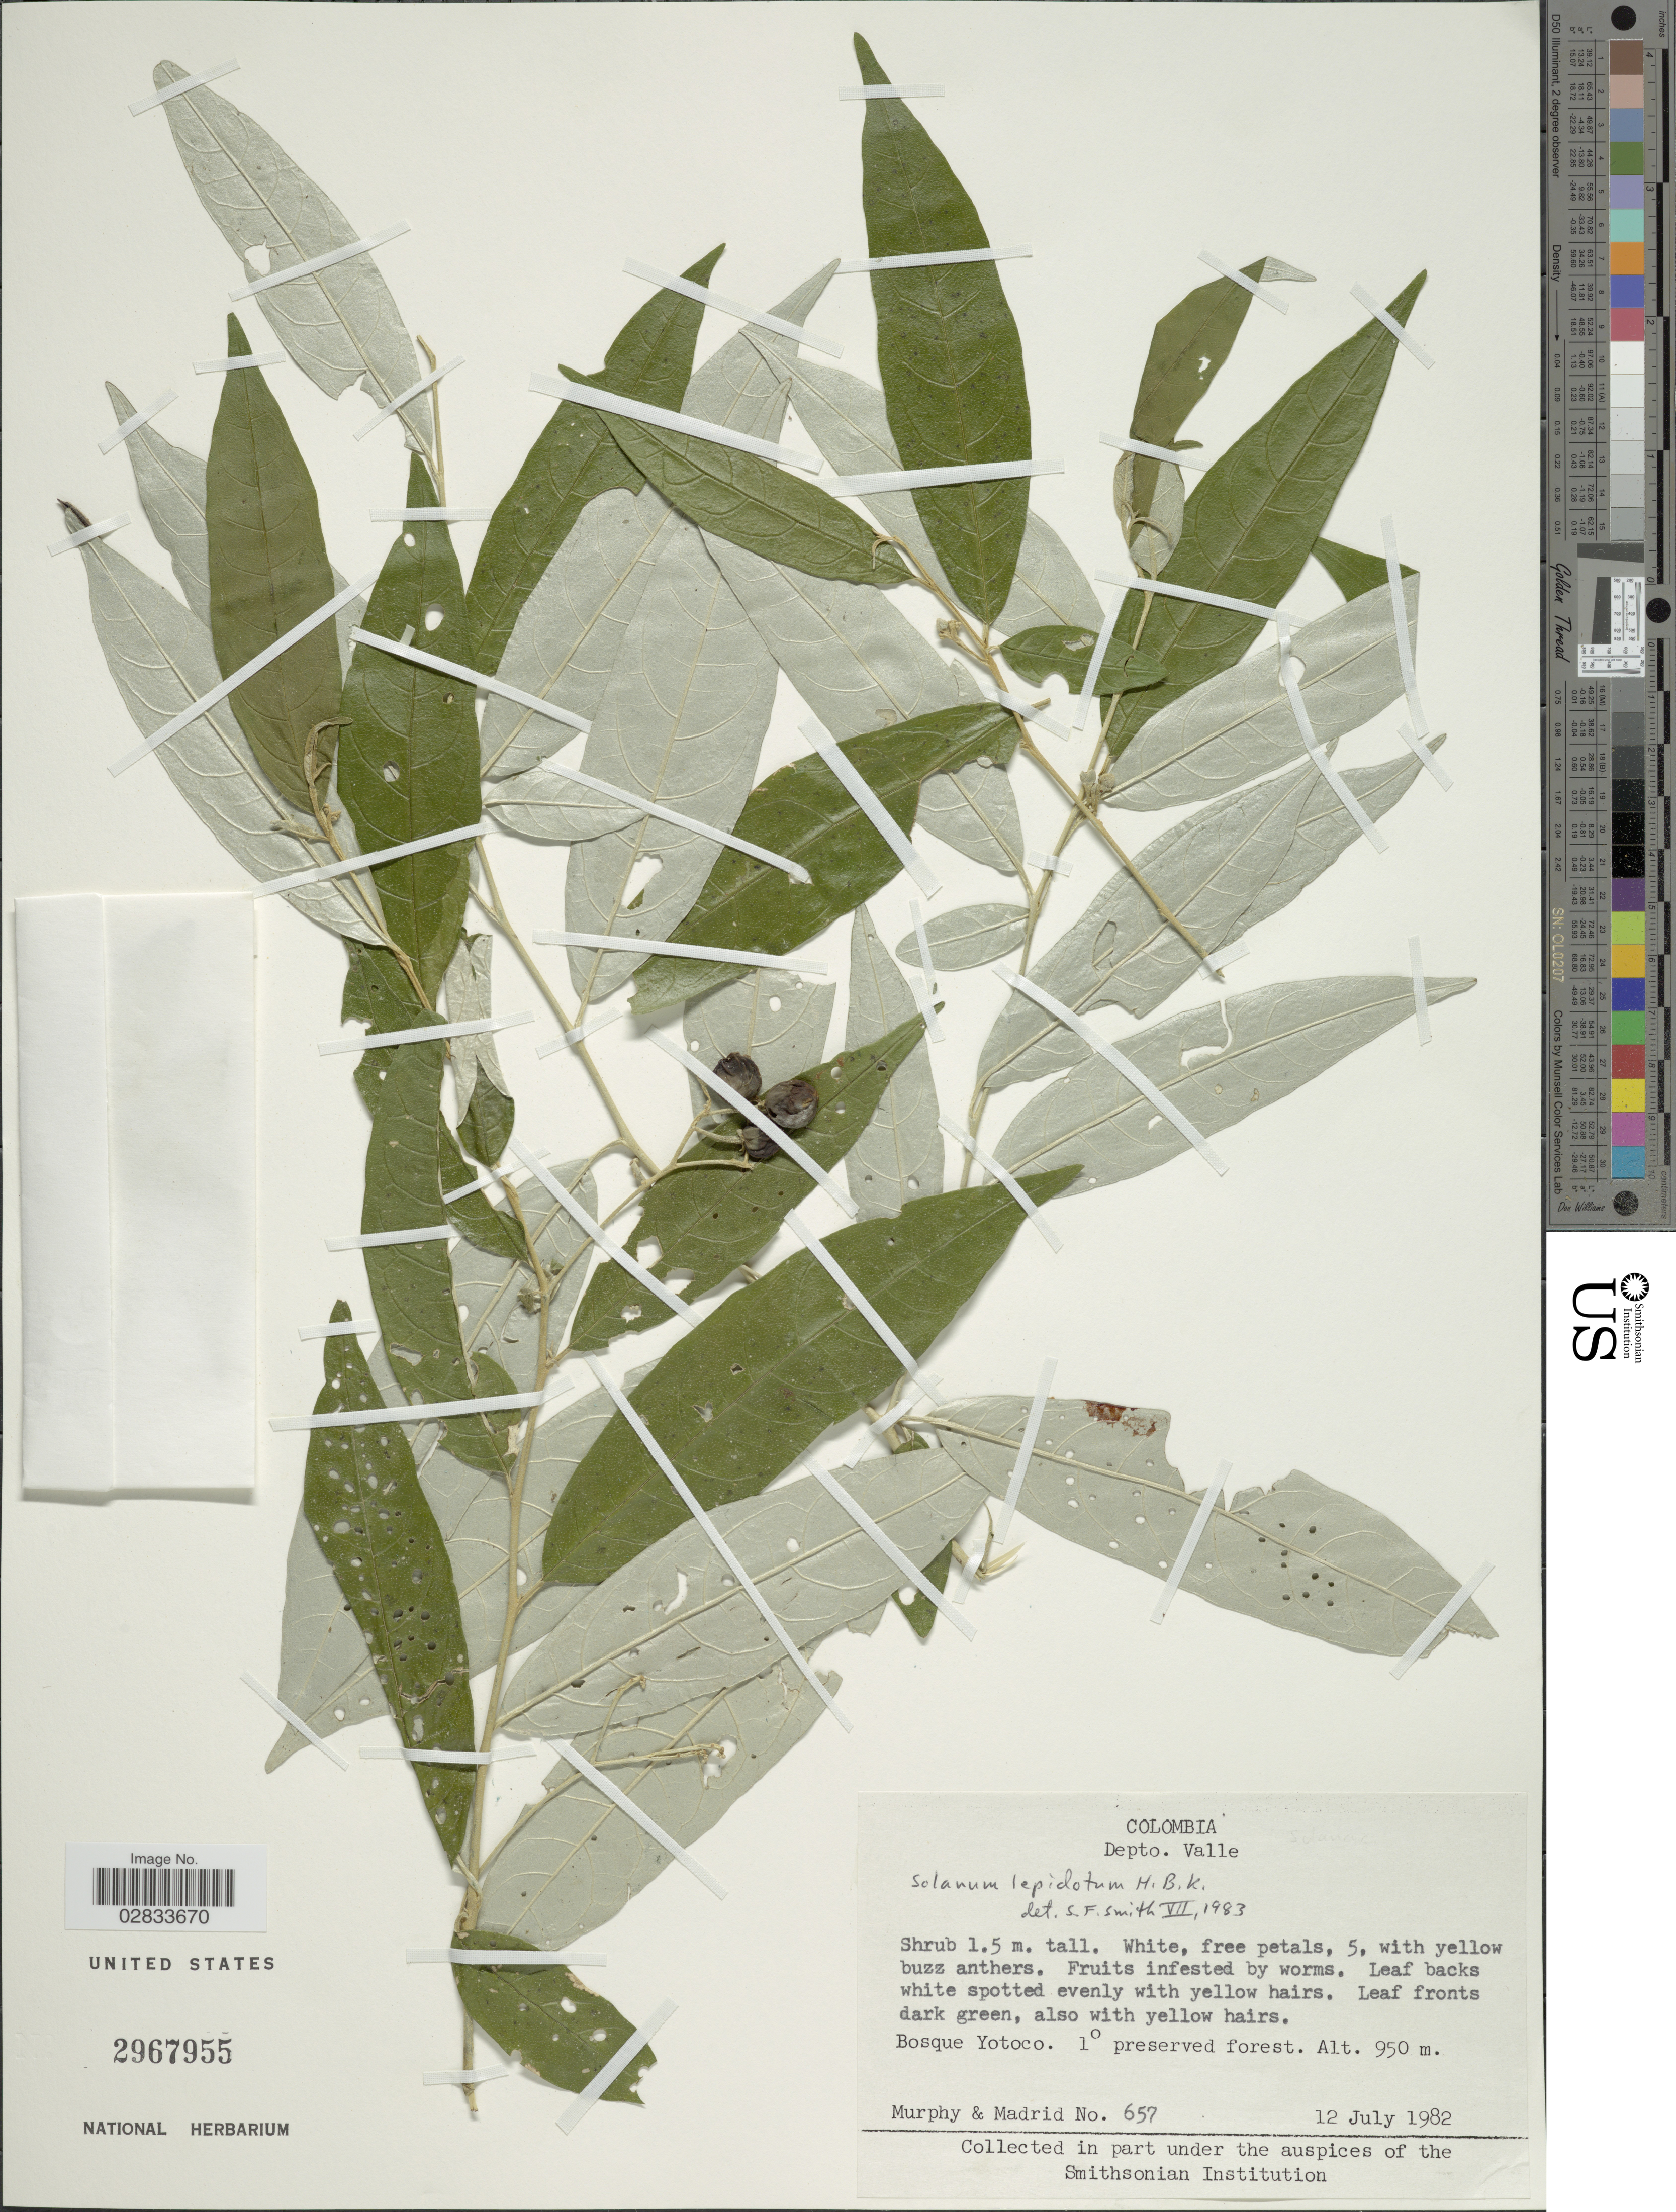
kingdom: Plantae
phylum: Tracheophyta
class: Magnoliopsida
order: Solanales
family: Solanaceae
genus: Solanum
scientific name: Solanum lepidotum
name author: Humb. & Bonpl. ex Dunal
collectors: -. Murphy & -. Madrid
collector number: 657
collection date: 1982-07-12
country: Colombia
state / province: Valle del Cauca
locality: Depto. Valle, Bosque Yotoco, 1° preserved forest.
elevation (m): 950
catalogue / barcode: US 2967955